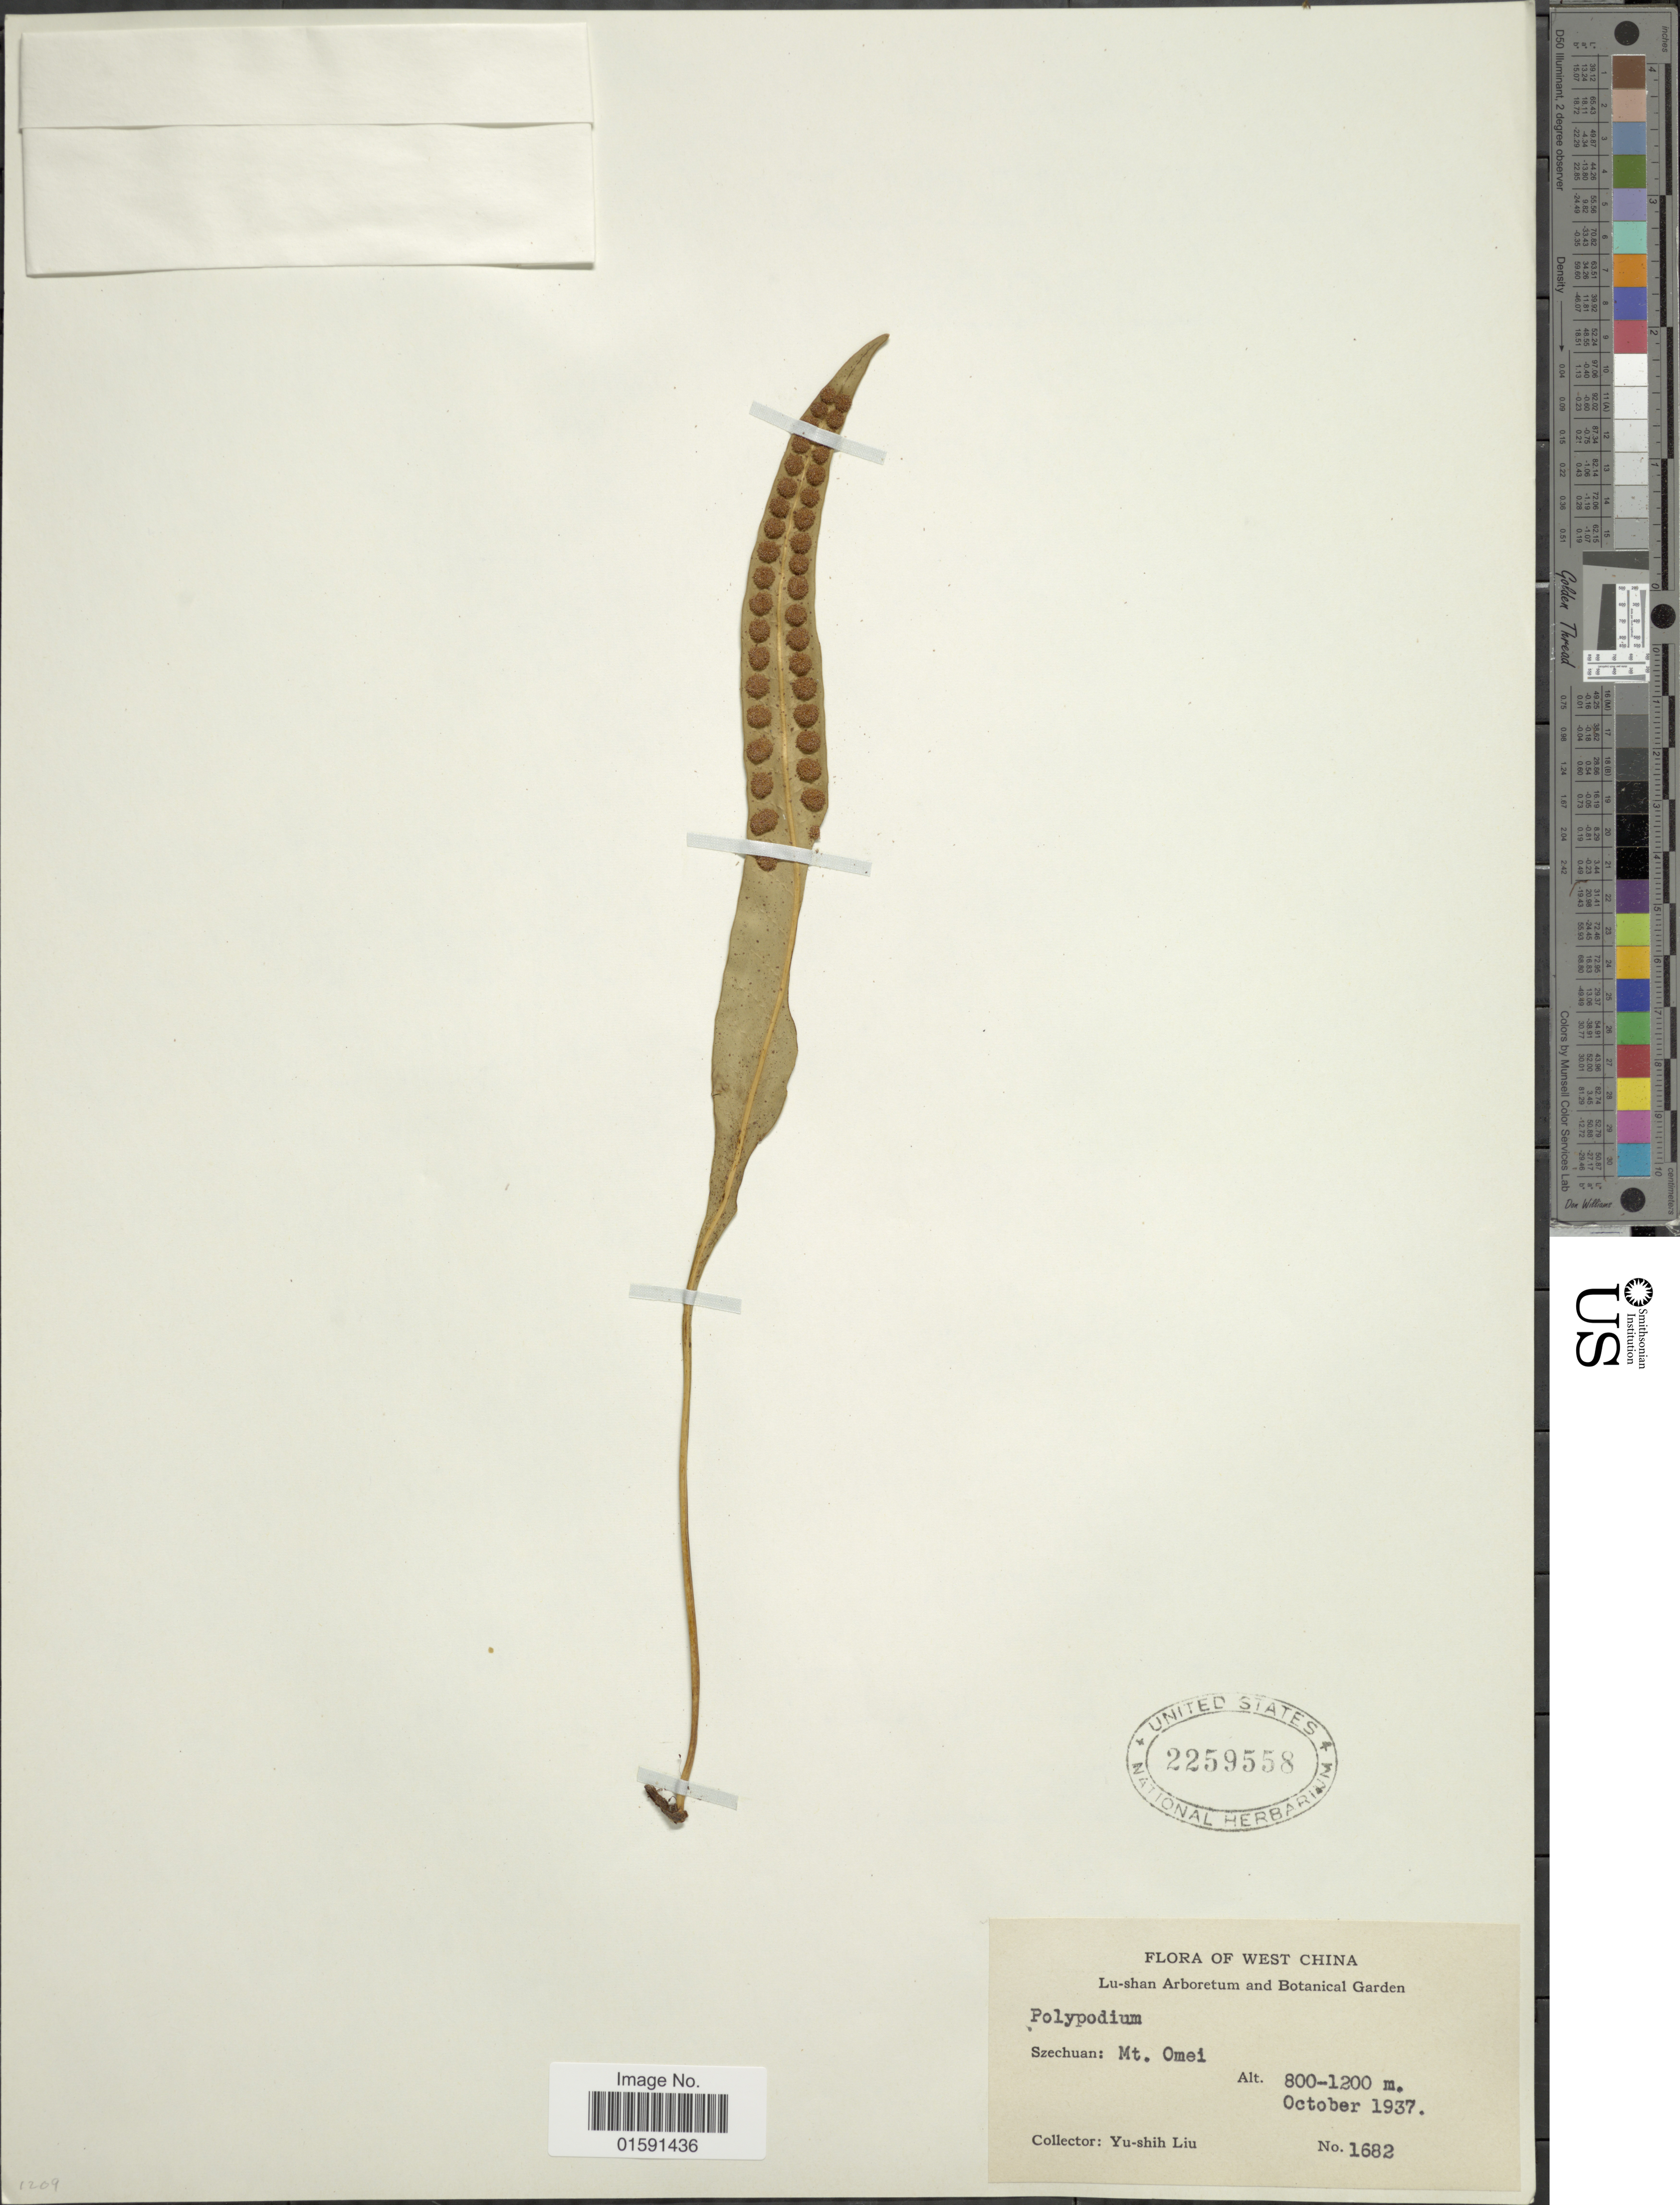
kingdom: Plantae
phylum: Tracheophyta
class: Polypodiopsida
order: Polypodiales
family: Polypodiaceae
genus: Selliguea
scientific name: Selliguea sp.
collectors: Y.-S. Liu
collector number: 1682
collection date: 1937-10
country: China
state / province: Sichuan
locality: West China, Szechuan: Mt. Omei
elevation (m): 800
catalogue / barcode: US 2259558